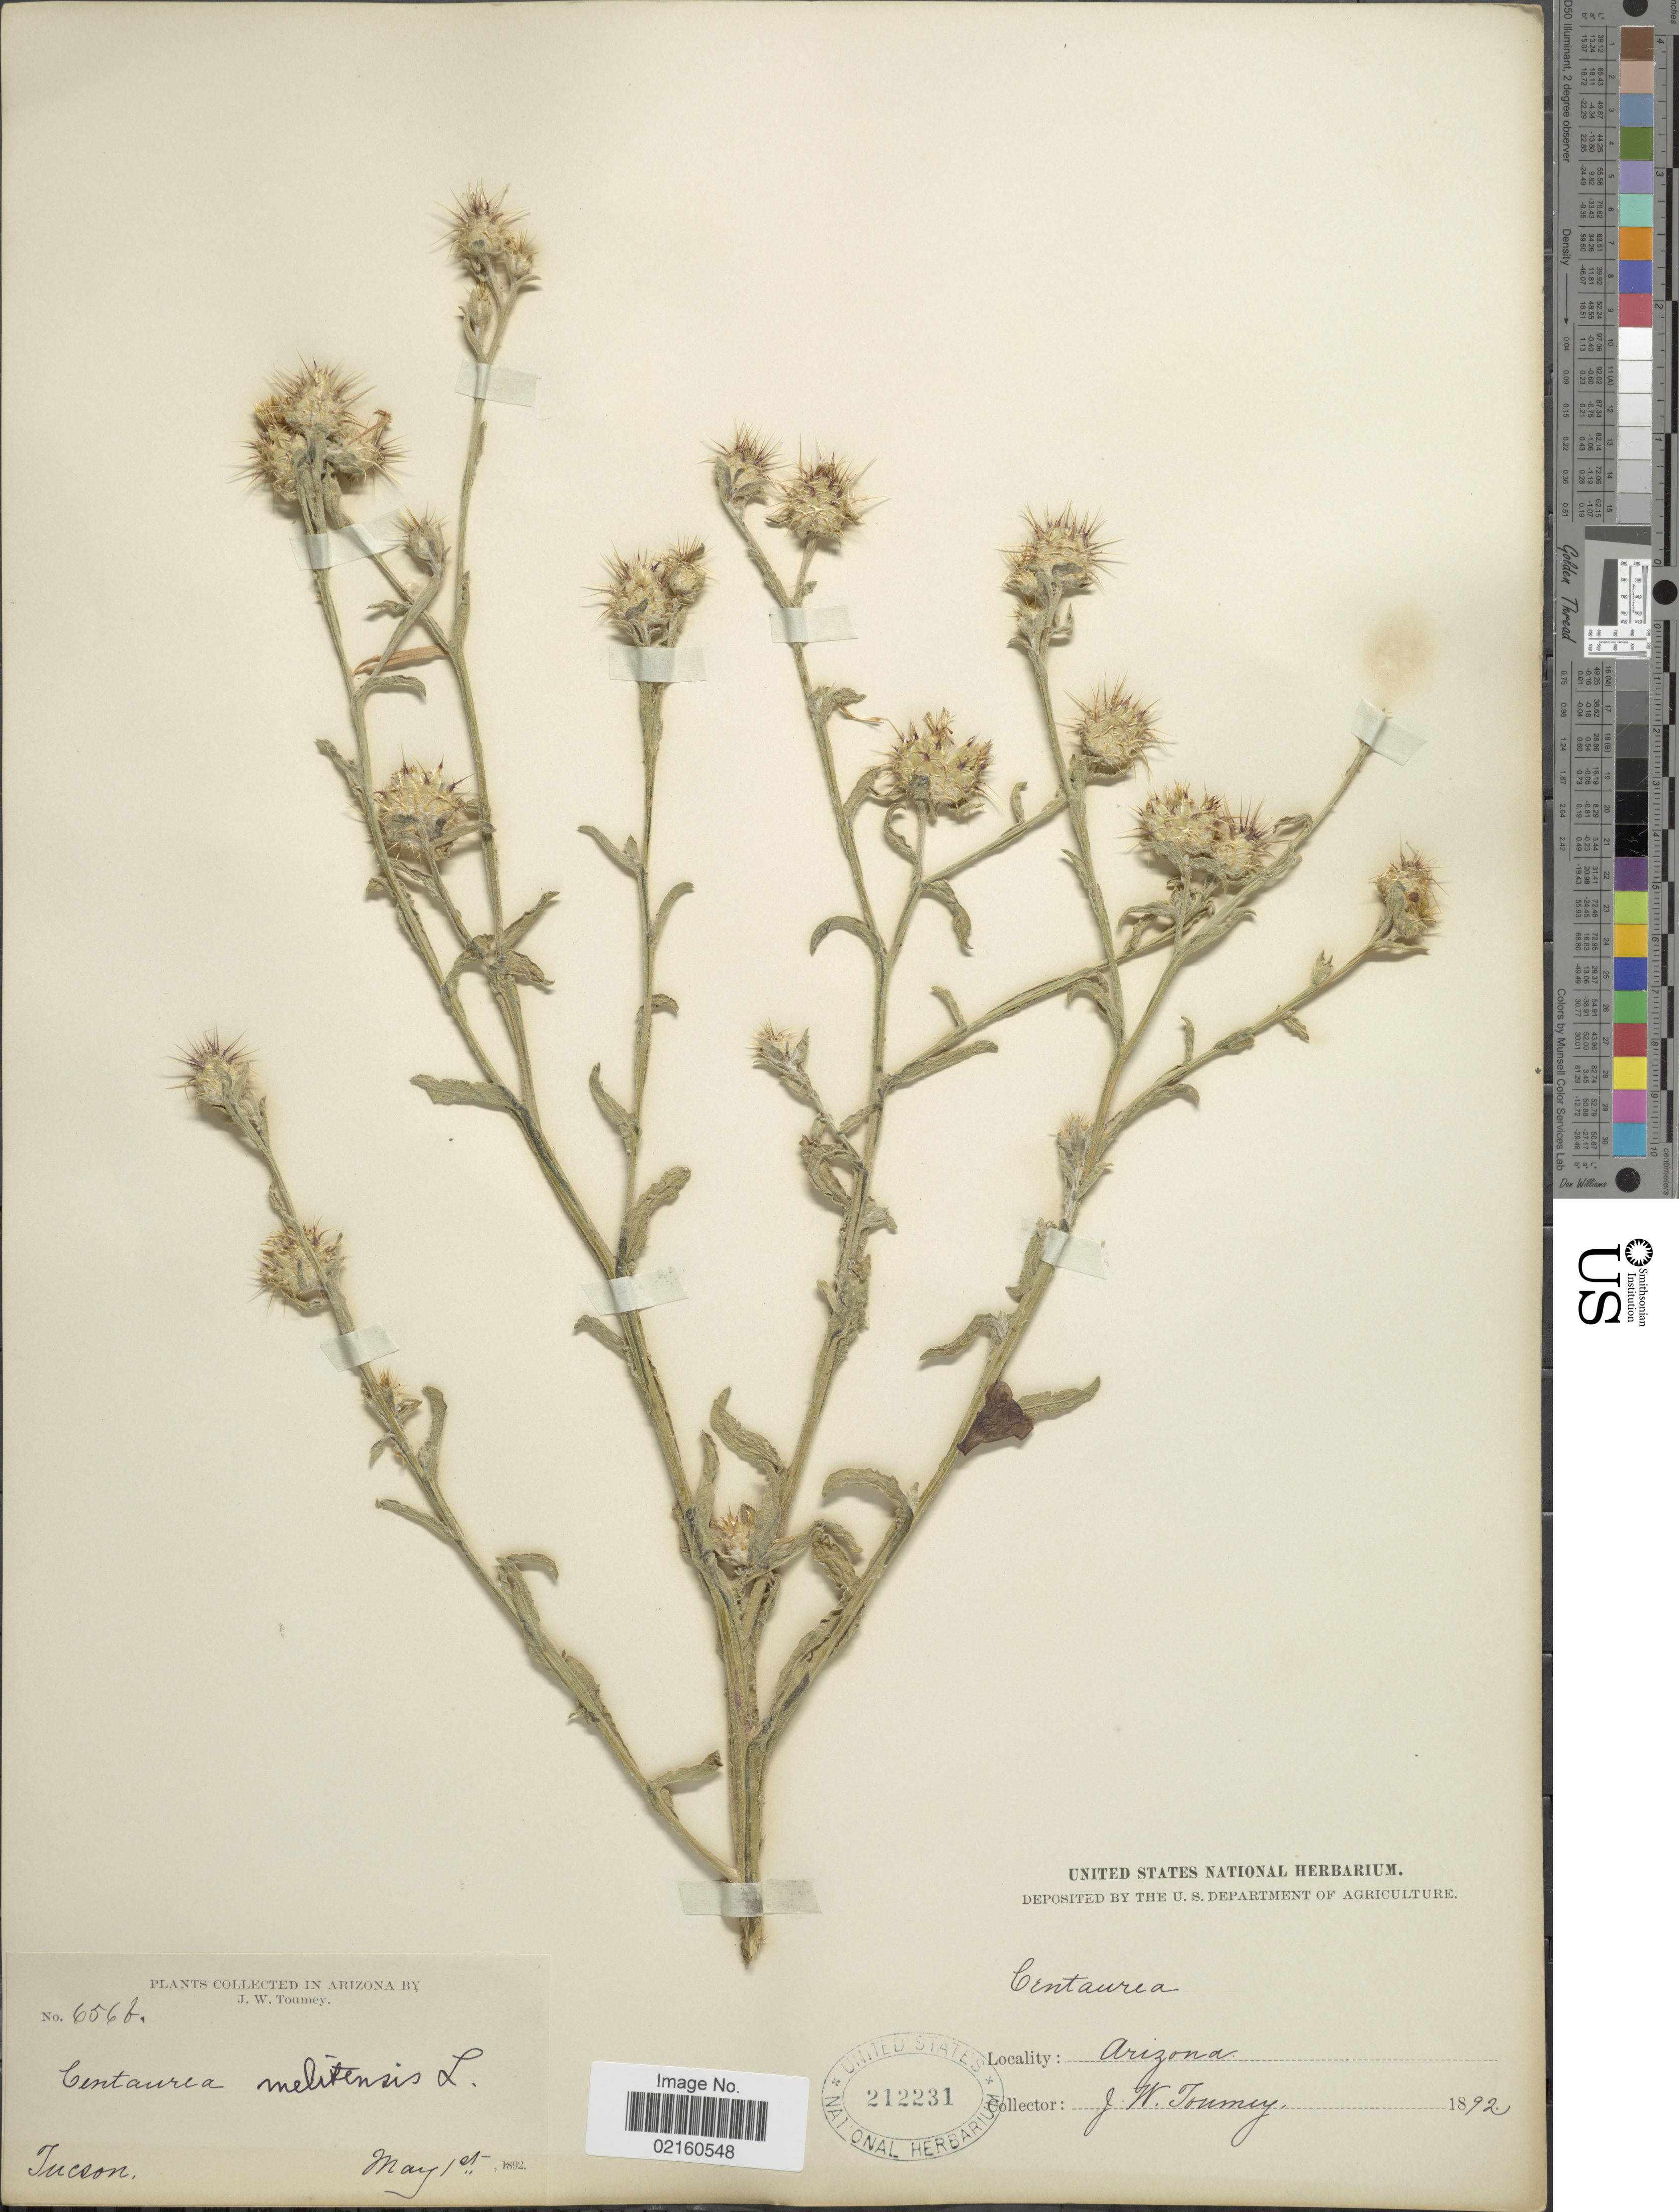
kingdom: Plantae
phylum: Tracheophyta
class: Magnoliopsida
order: Asterales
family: Asteraceae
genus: Centaurea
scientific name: Centaurea melitensis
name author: L.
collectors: J. W. Toumey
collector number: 656f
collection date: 1892-05-01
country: United States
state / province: Arizona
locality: Tucson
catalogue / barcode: US 212231